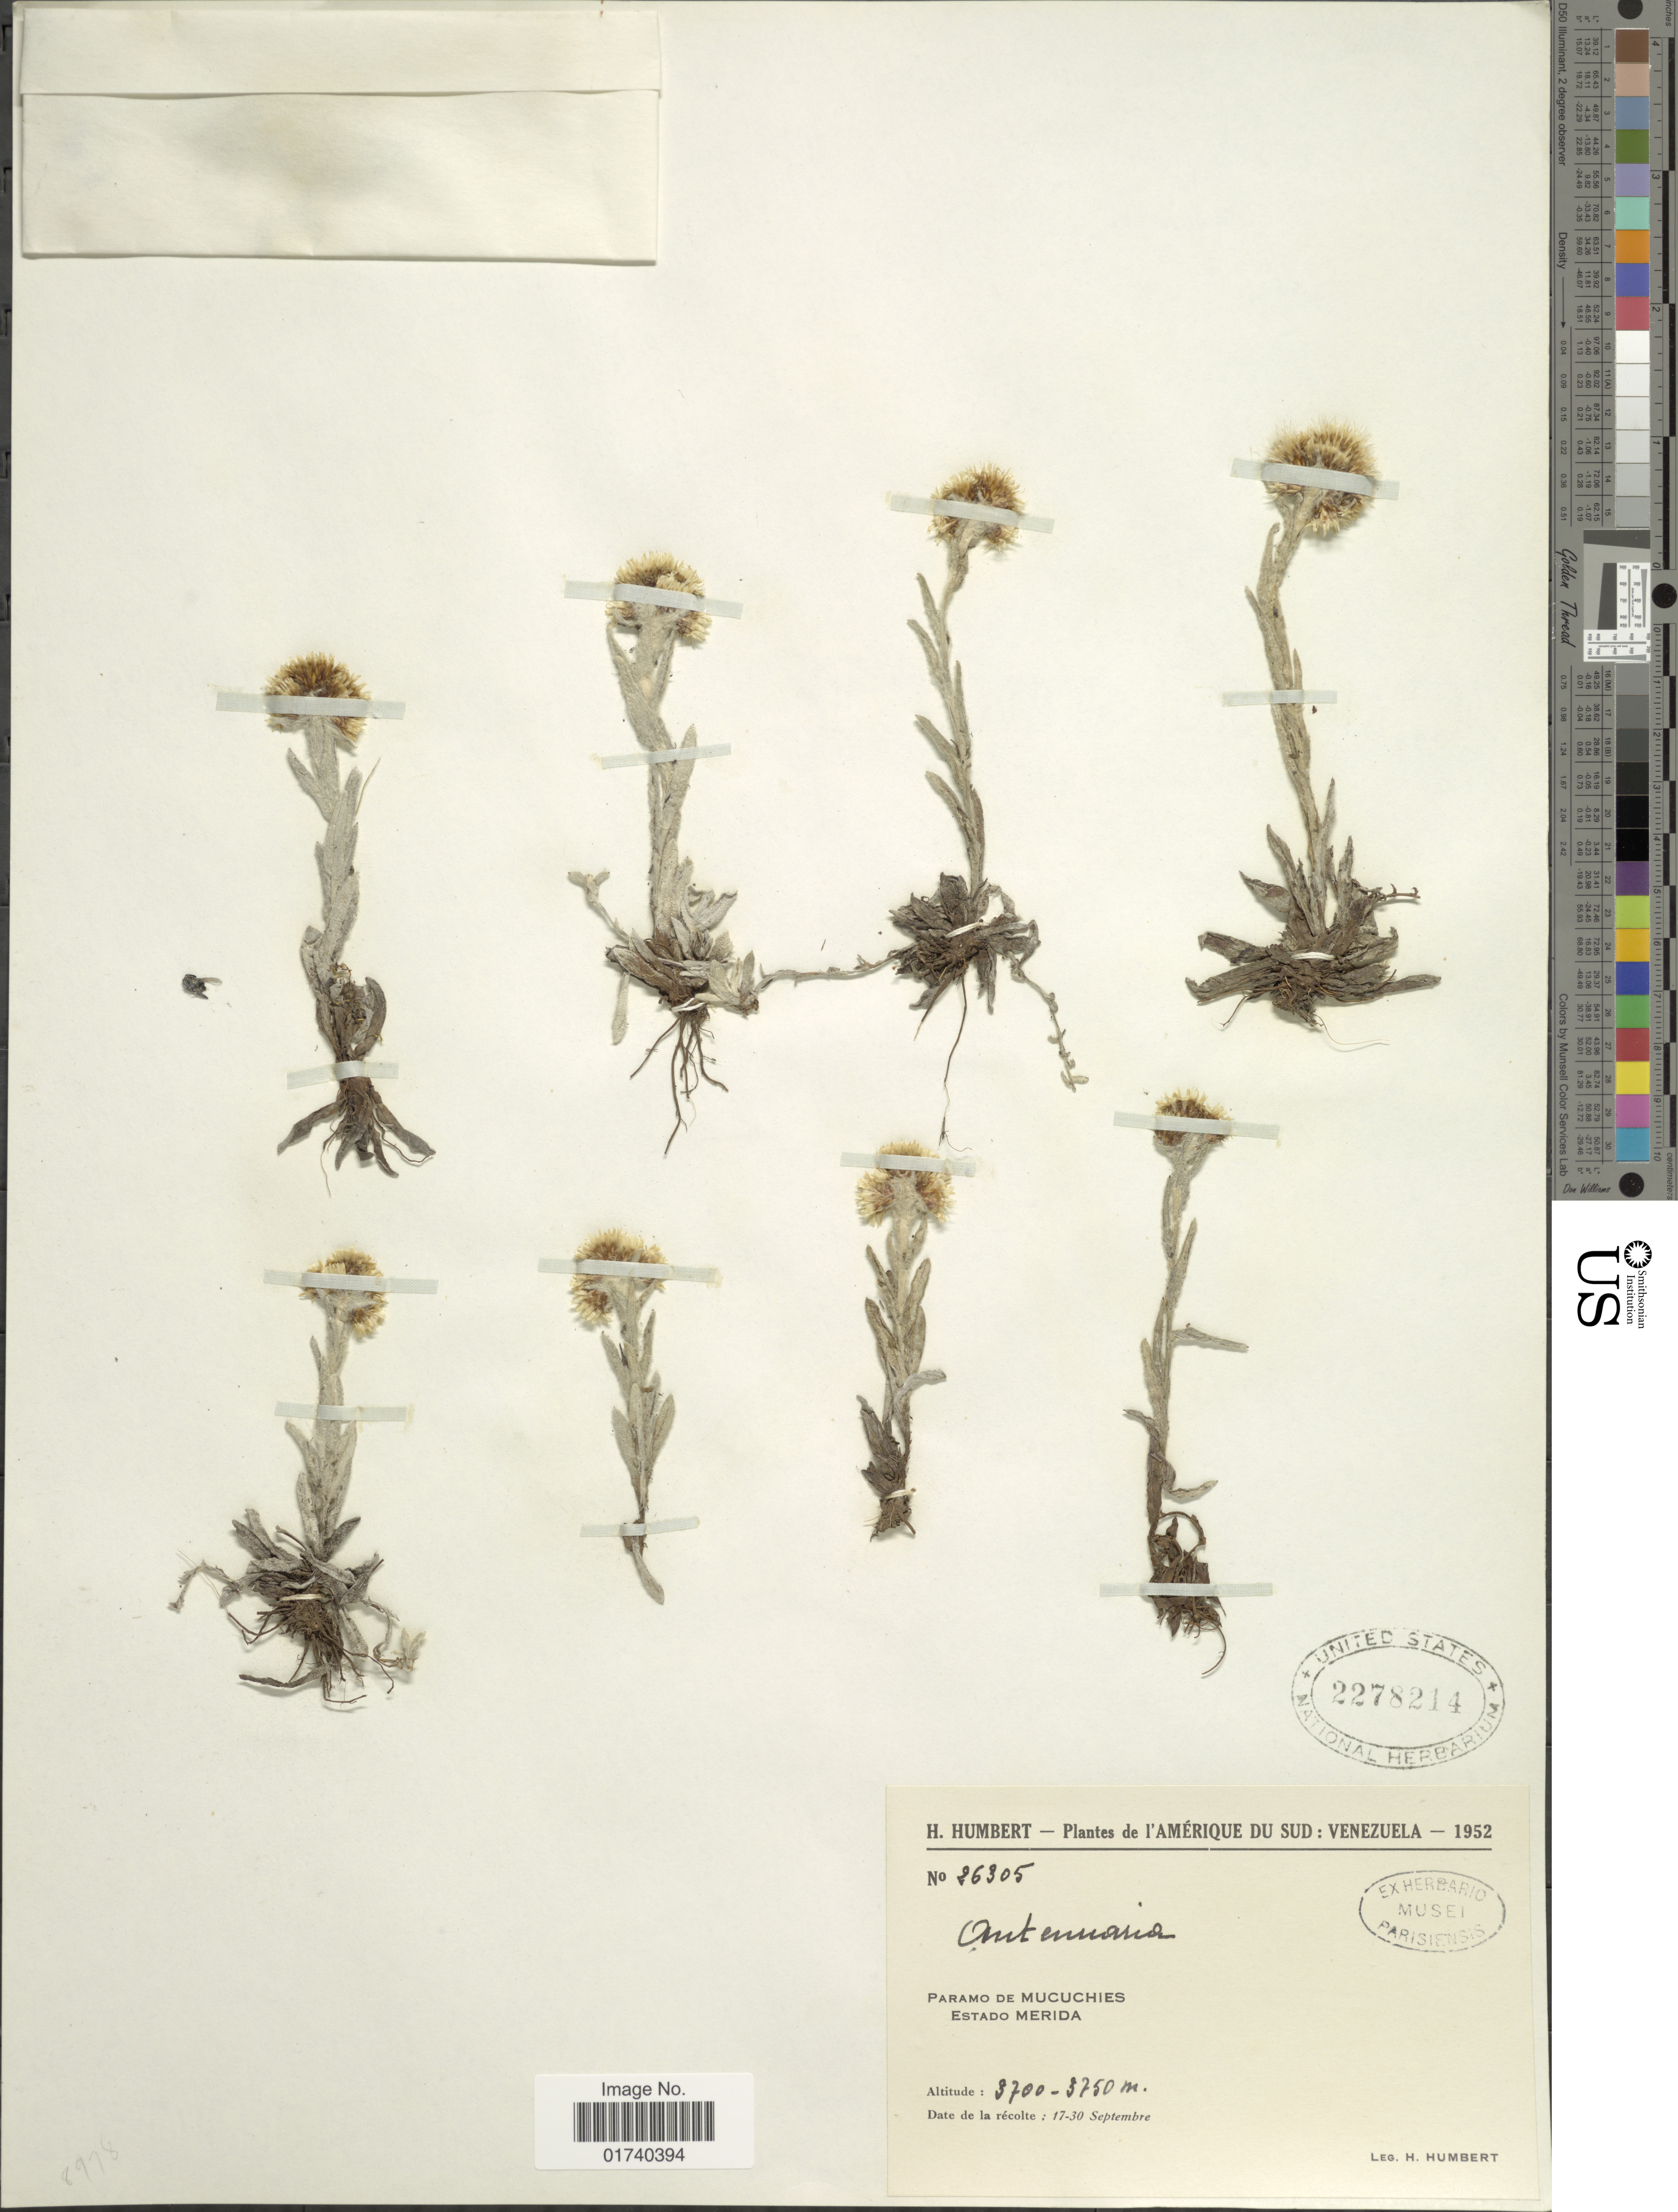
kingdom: Plantae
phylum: Tracheophyta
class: Magnoliopsida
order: Asterales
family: Asteraceae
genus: Chryselium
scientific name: Chryselium gnaphalioides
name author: (Kunth) Urtubey & S.E. Freire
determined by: Nesom, Guy L.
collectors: H. Humbert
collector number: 26305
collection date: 1952-09-17/1952-09-30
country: Venezuela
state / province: Mérida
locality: Paramo de Mucuchies, Estado Merida.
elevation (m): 3700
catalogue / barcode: US 2278214